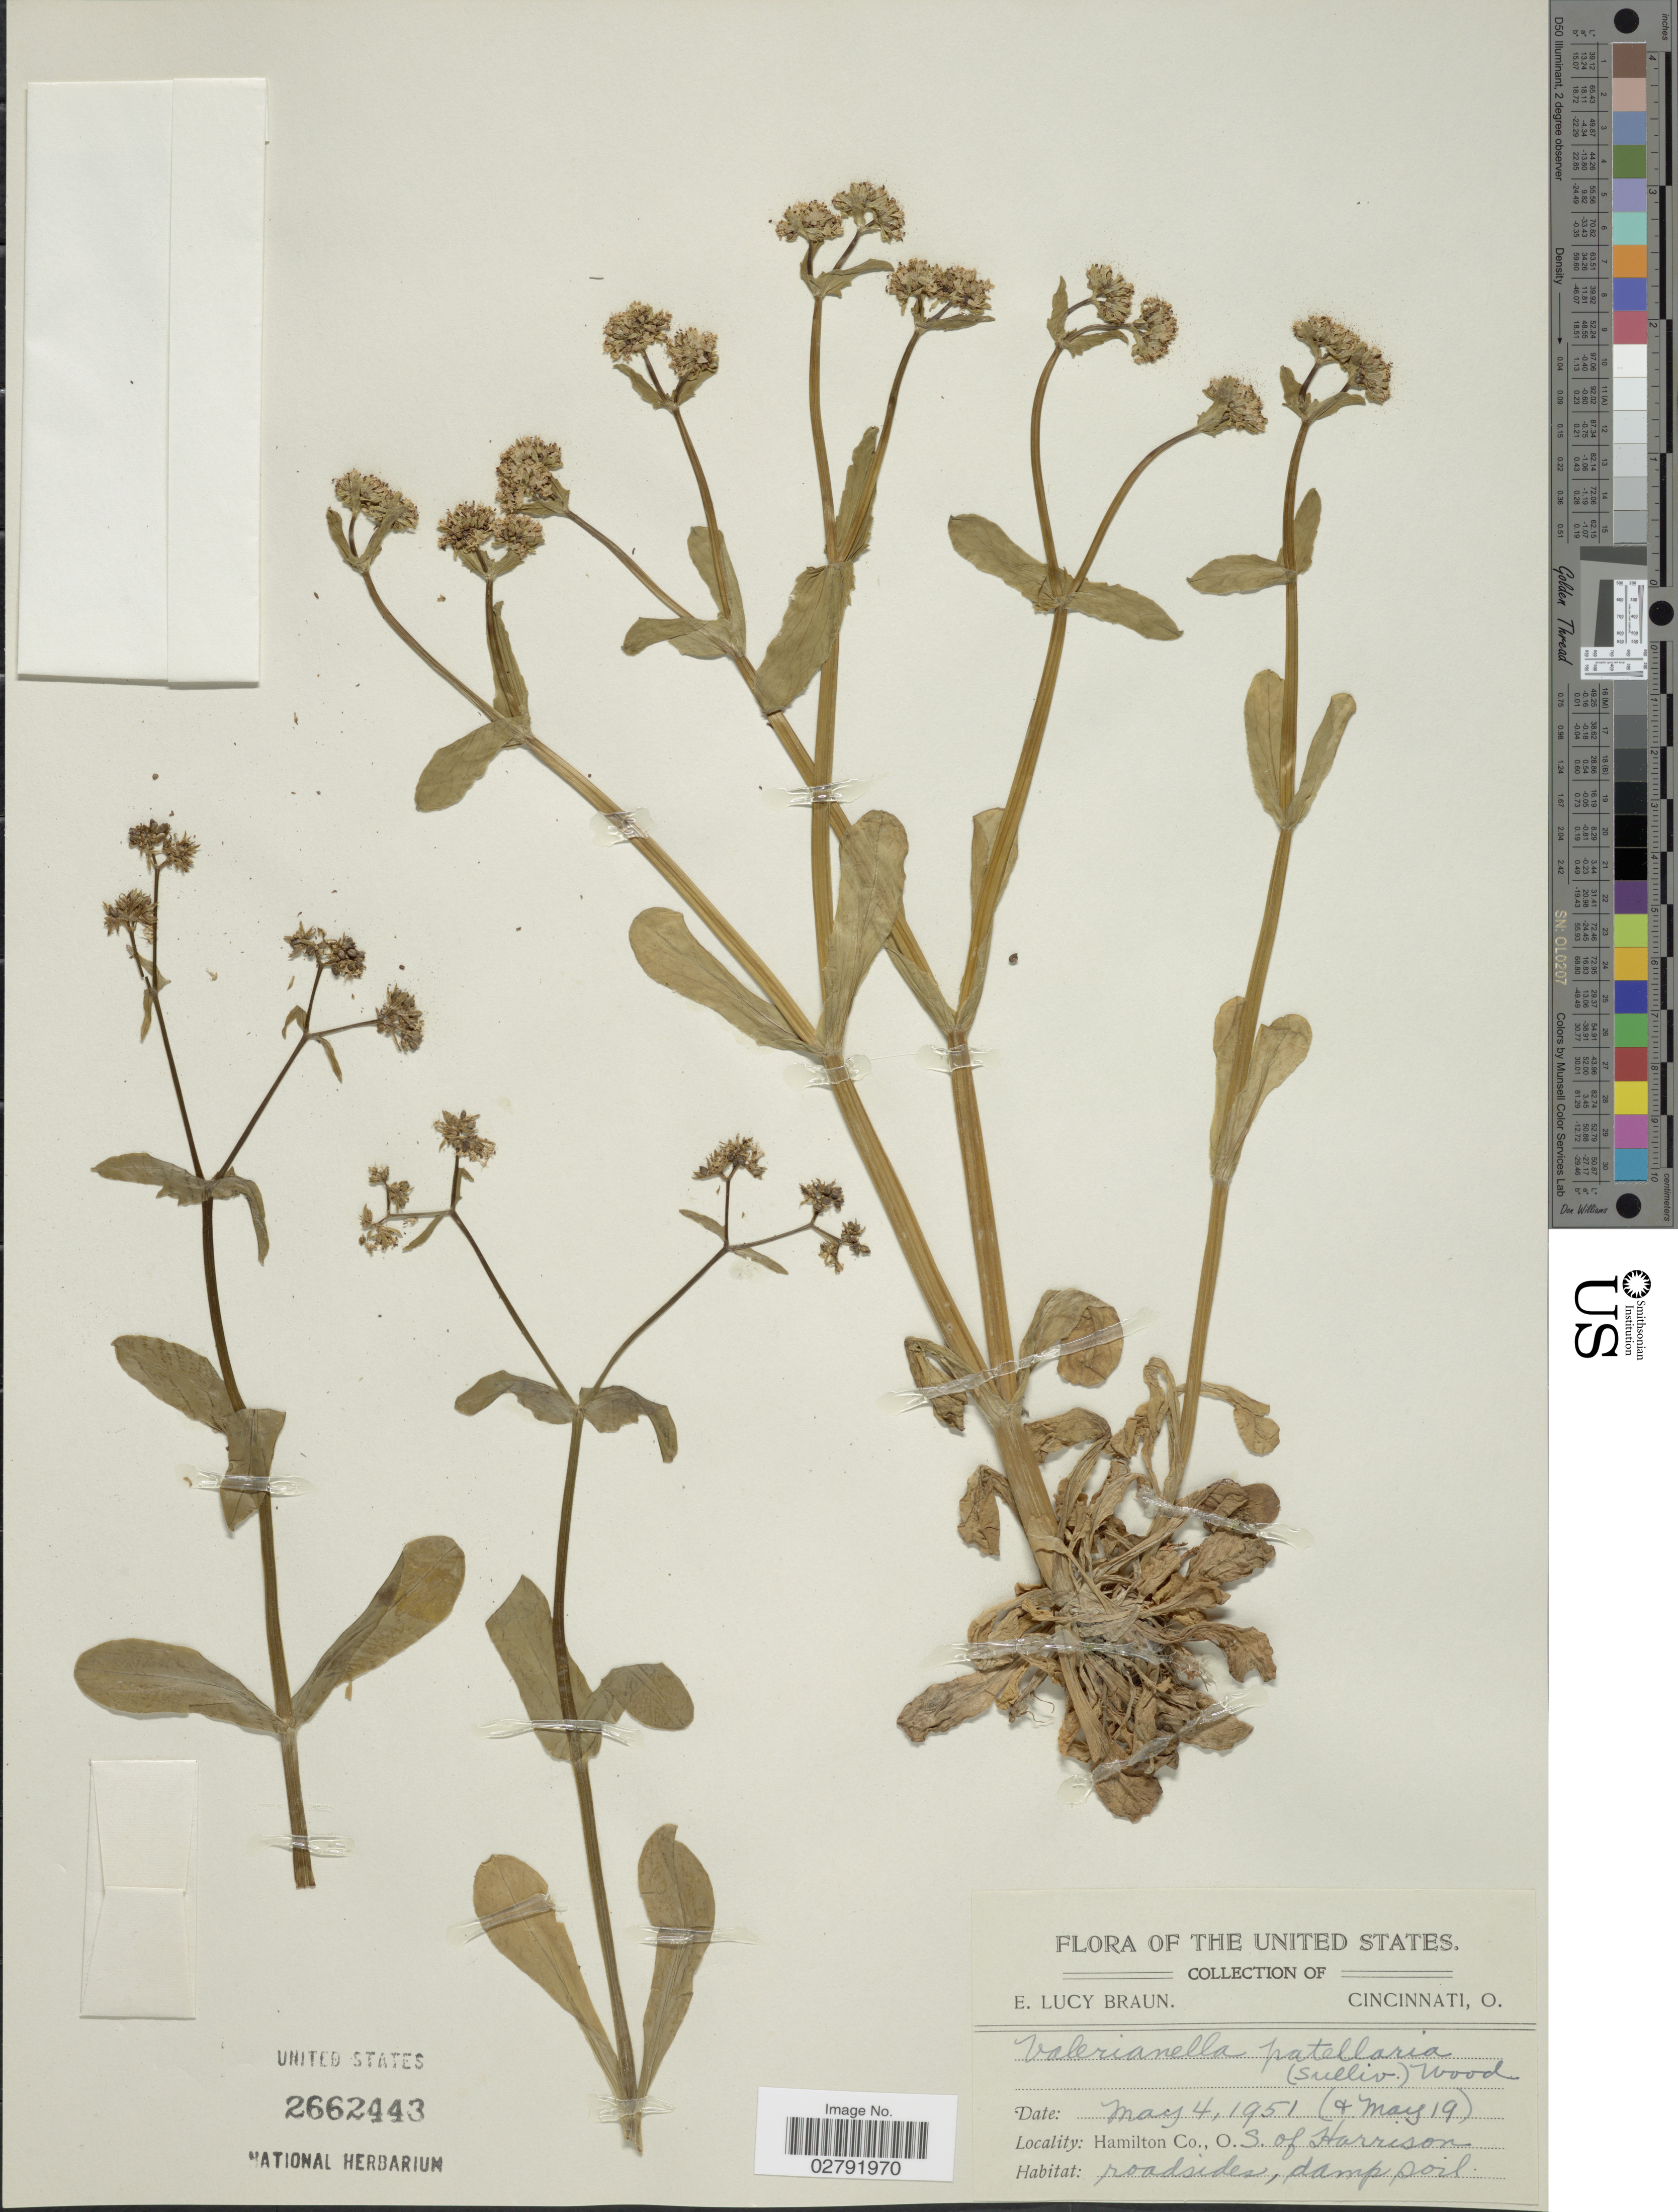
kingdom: Plantae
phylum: Tracheophyta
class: Magnoliopsida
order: Dipsacales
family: Caprifoliaceae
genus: Valerianella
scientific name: Valerianella patellaria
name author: (Sull. ex A. Gray) Alph. Wood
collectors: E. L. Braun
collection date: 1951-05-04/1951-05-19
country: United States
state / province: Ohio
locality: Hamilton Co., S. of Harrison.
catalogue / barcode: US 2662443